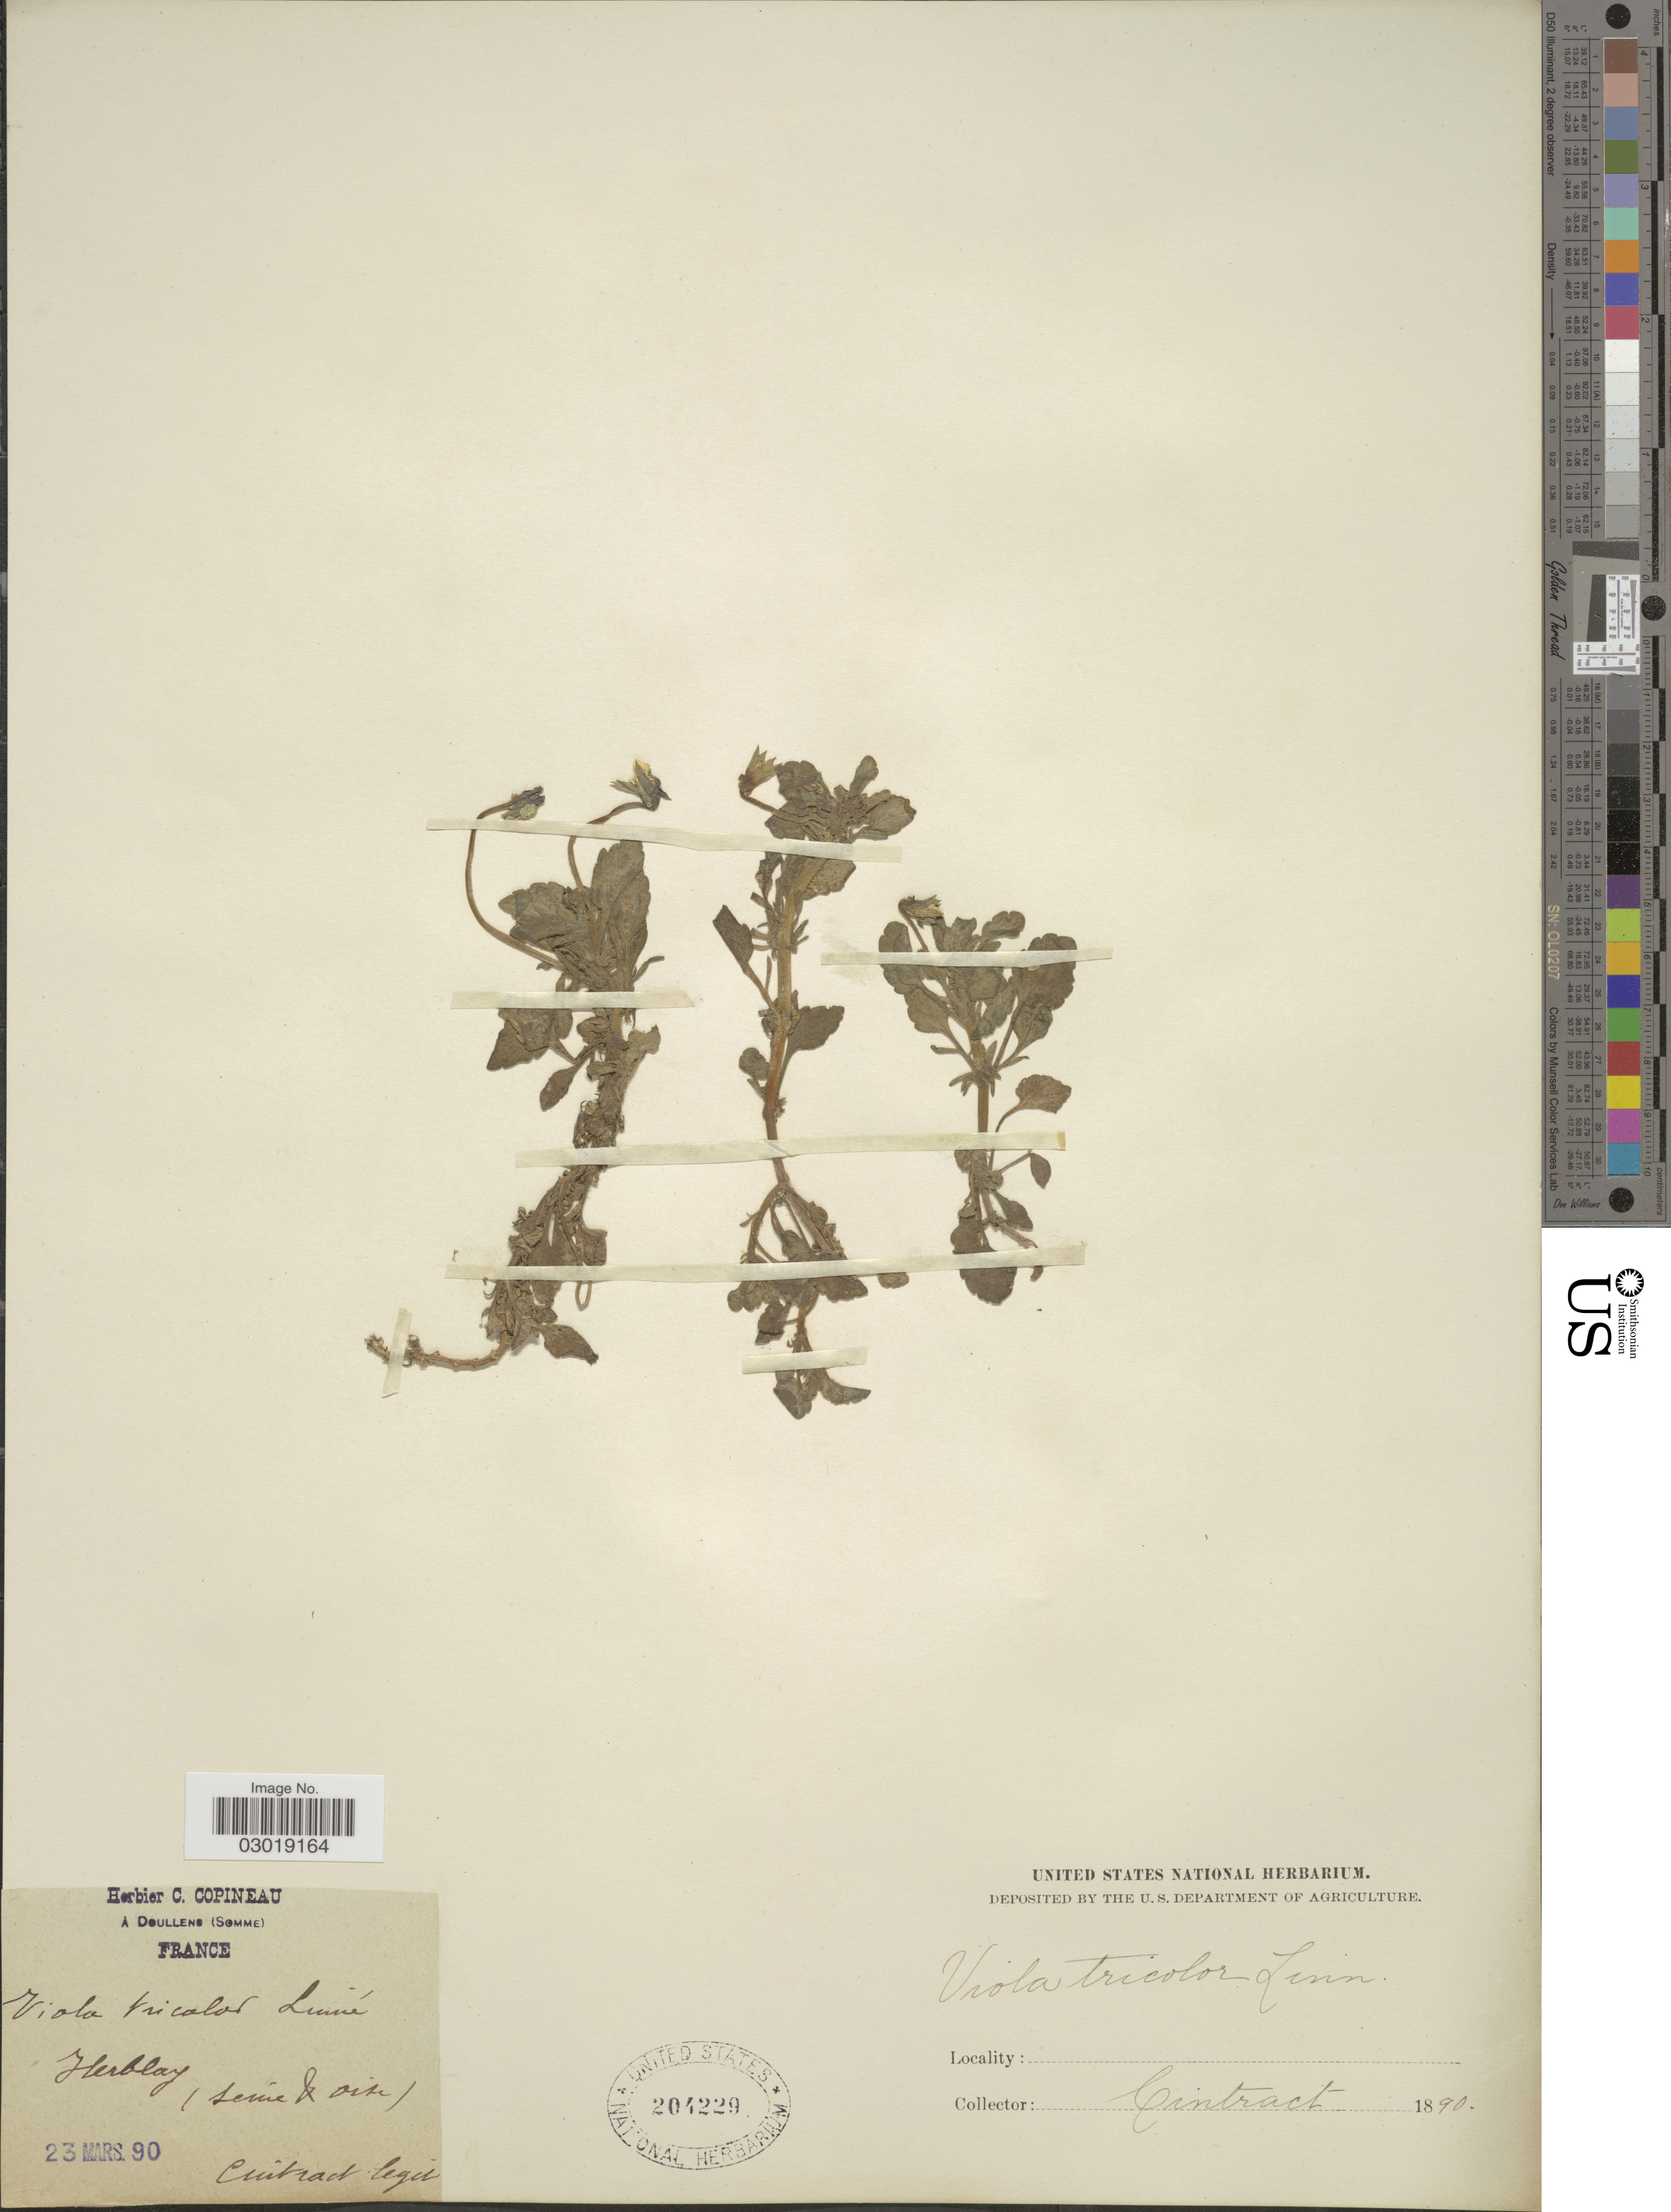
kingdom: Plantae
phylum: Tracheophyta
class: Magnoliopsida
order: Malpighiales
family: Violaceae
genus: Viola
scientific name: Viola tricolor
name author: L.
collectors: Cintract, --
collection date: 1890-03-23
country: France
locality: Herblay (seine & oise).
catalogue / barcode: US 204229